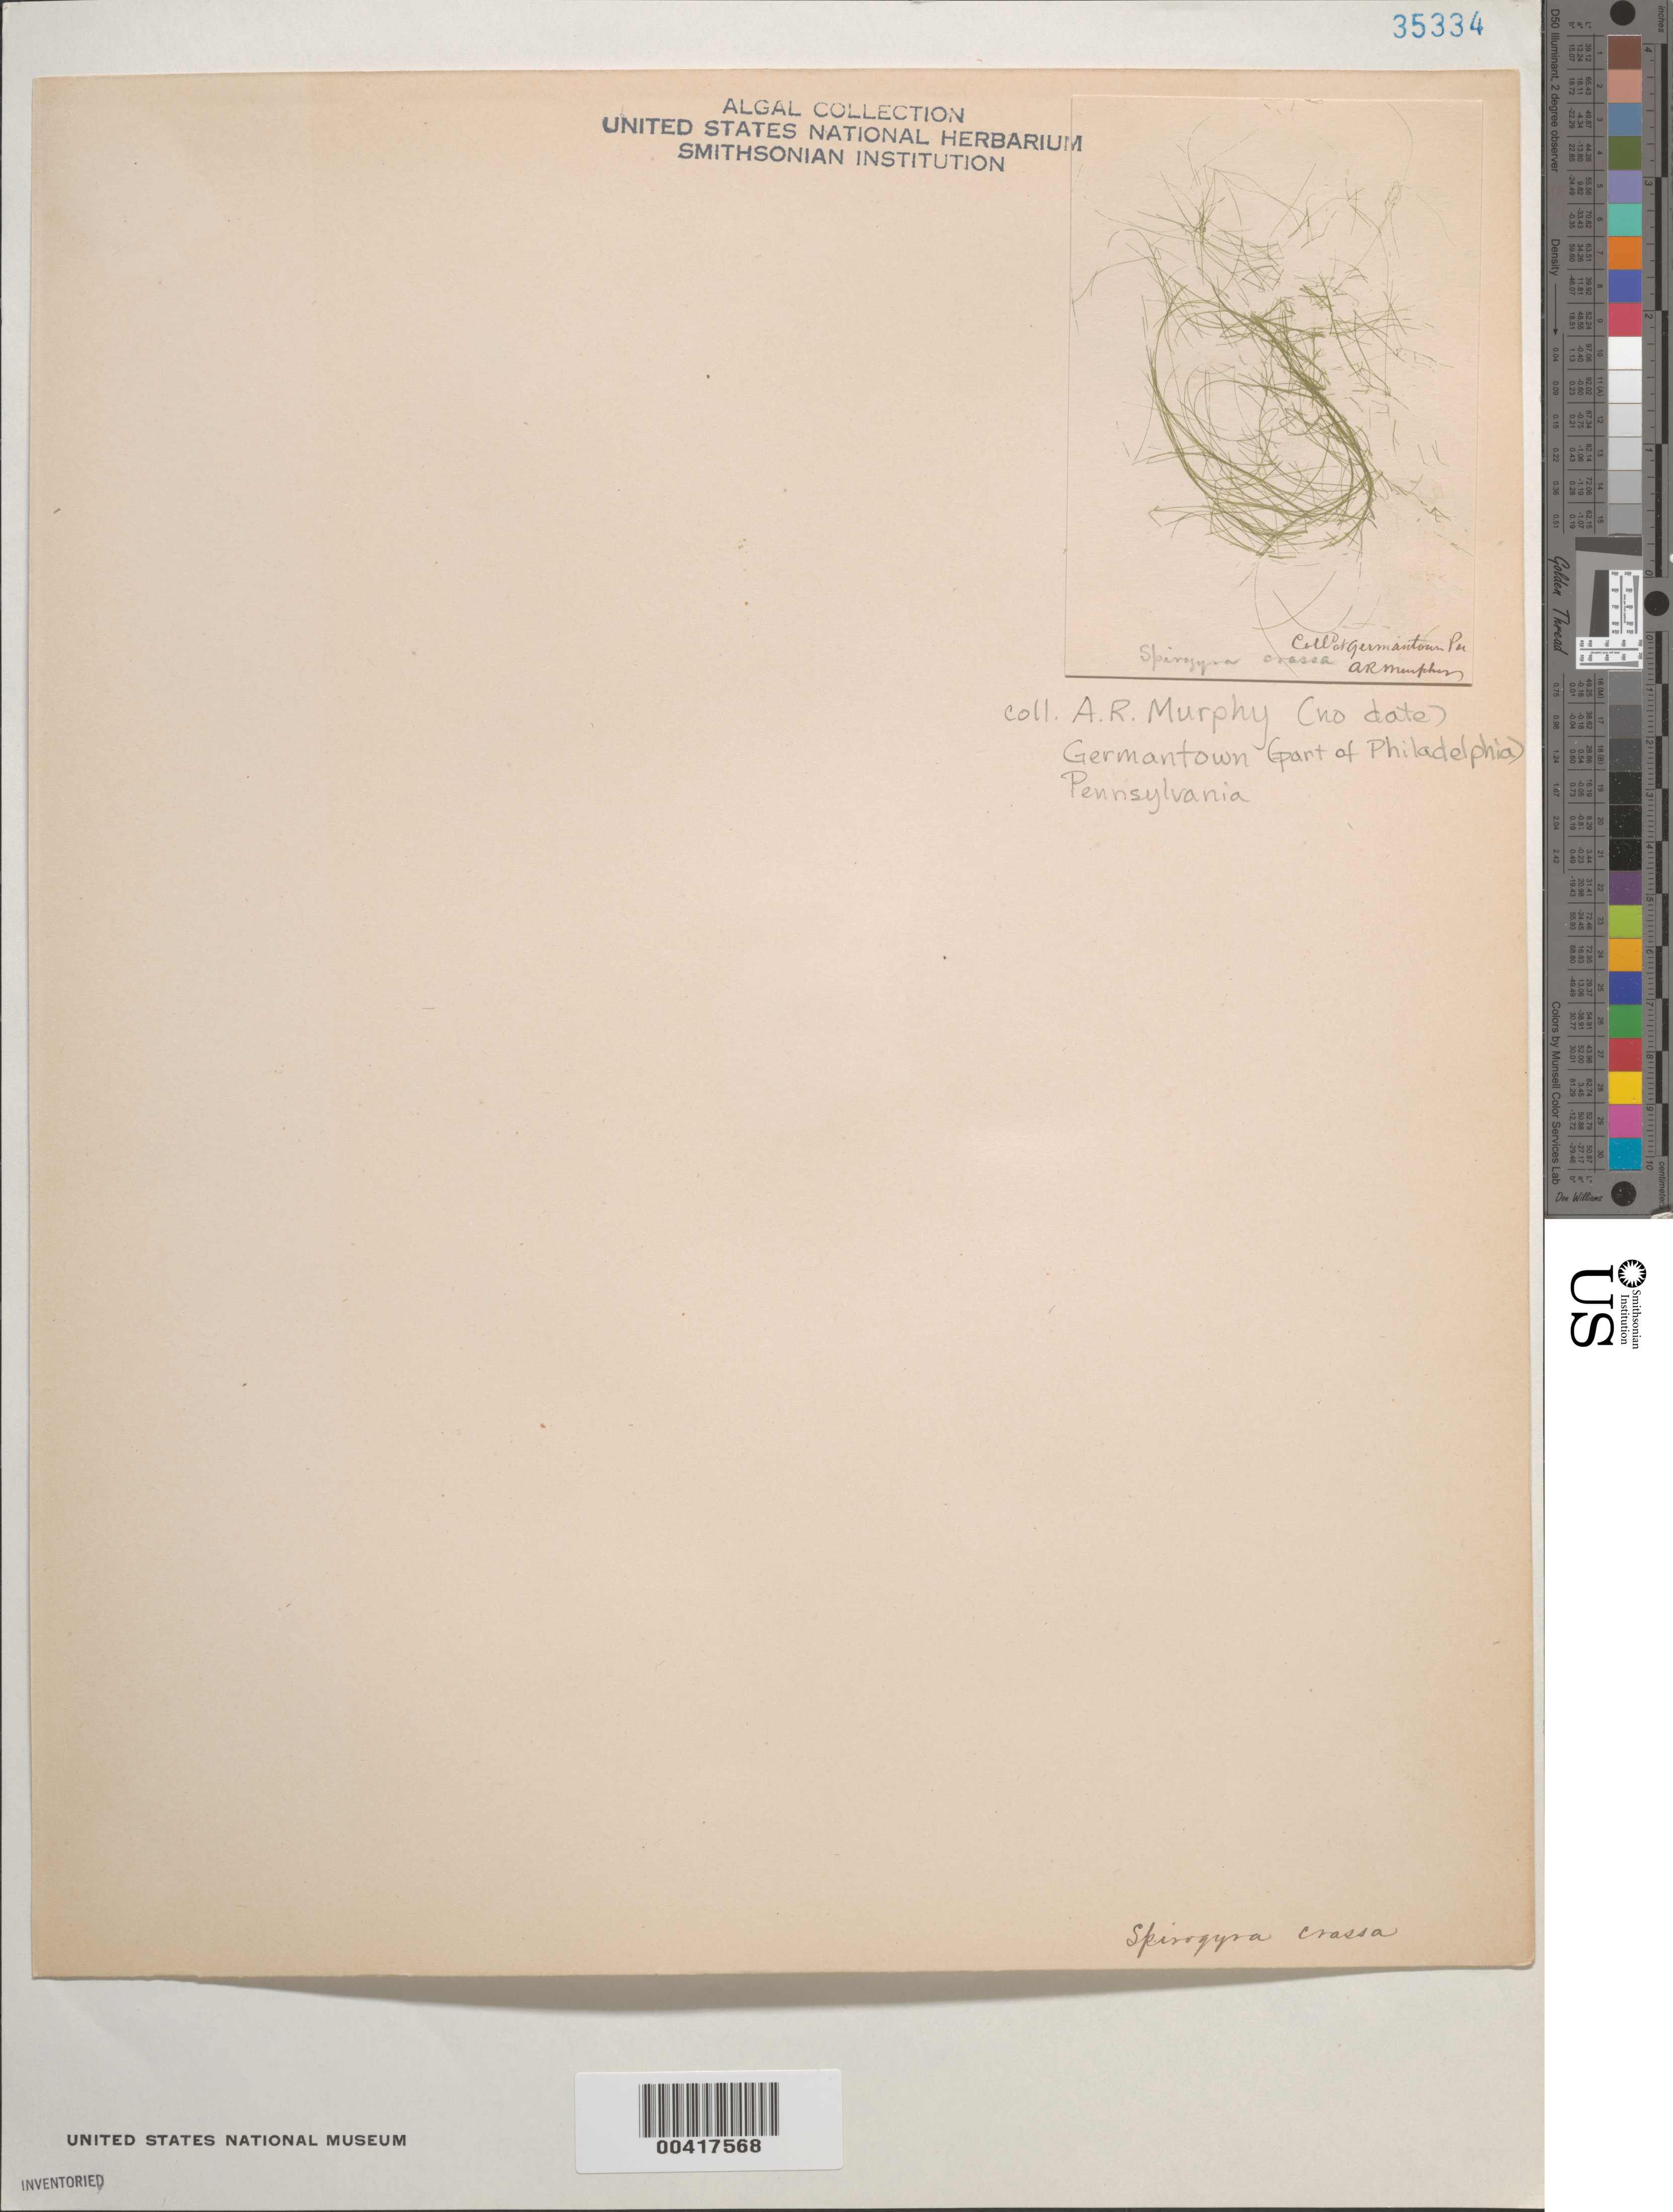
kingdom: Plantae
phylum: Charophyta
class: Zygnematophyceae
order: Zygnematales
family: Zygnemataceae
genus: Spirogyra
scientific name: Spirogyra crassa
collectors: A. Murphy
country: United States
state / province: Pennsylvania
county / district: Philadelphia County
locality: Germantown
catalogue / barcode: US 35334